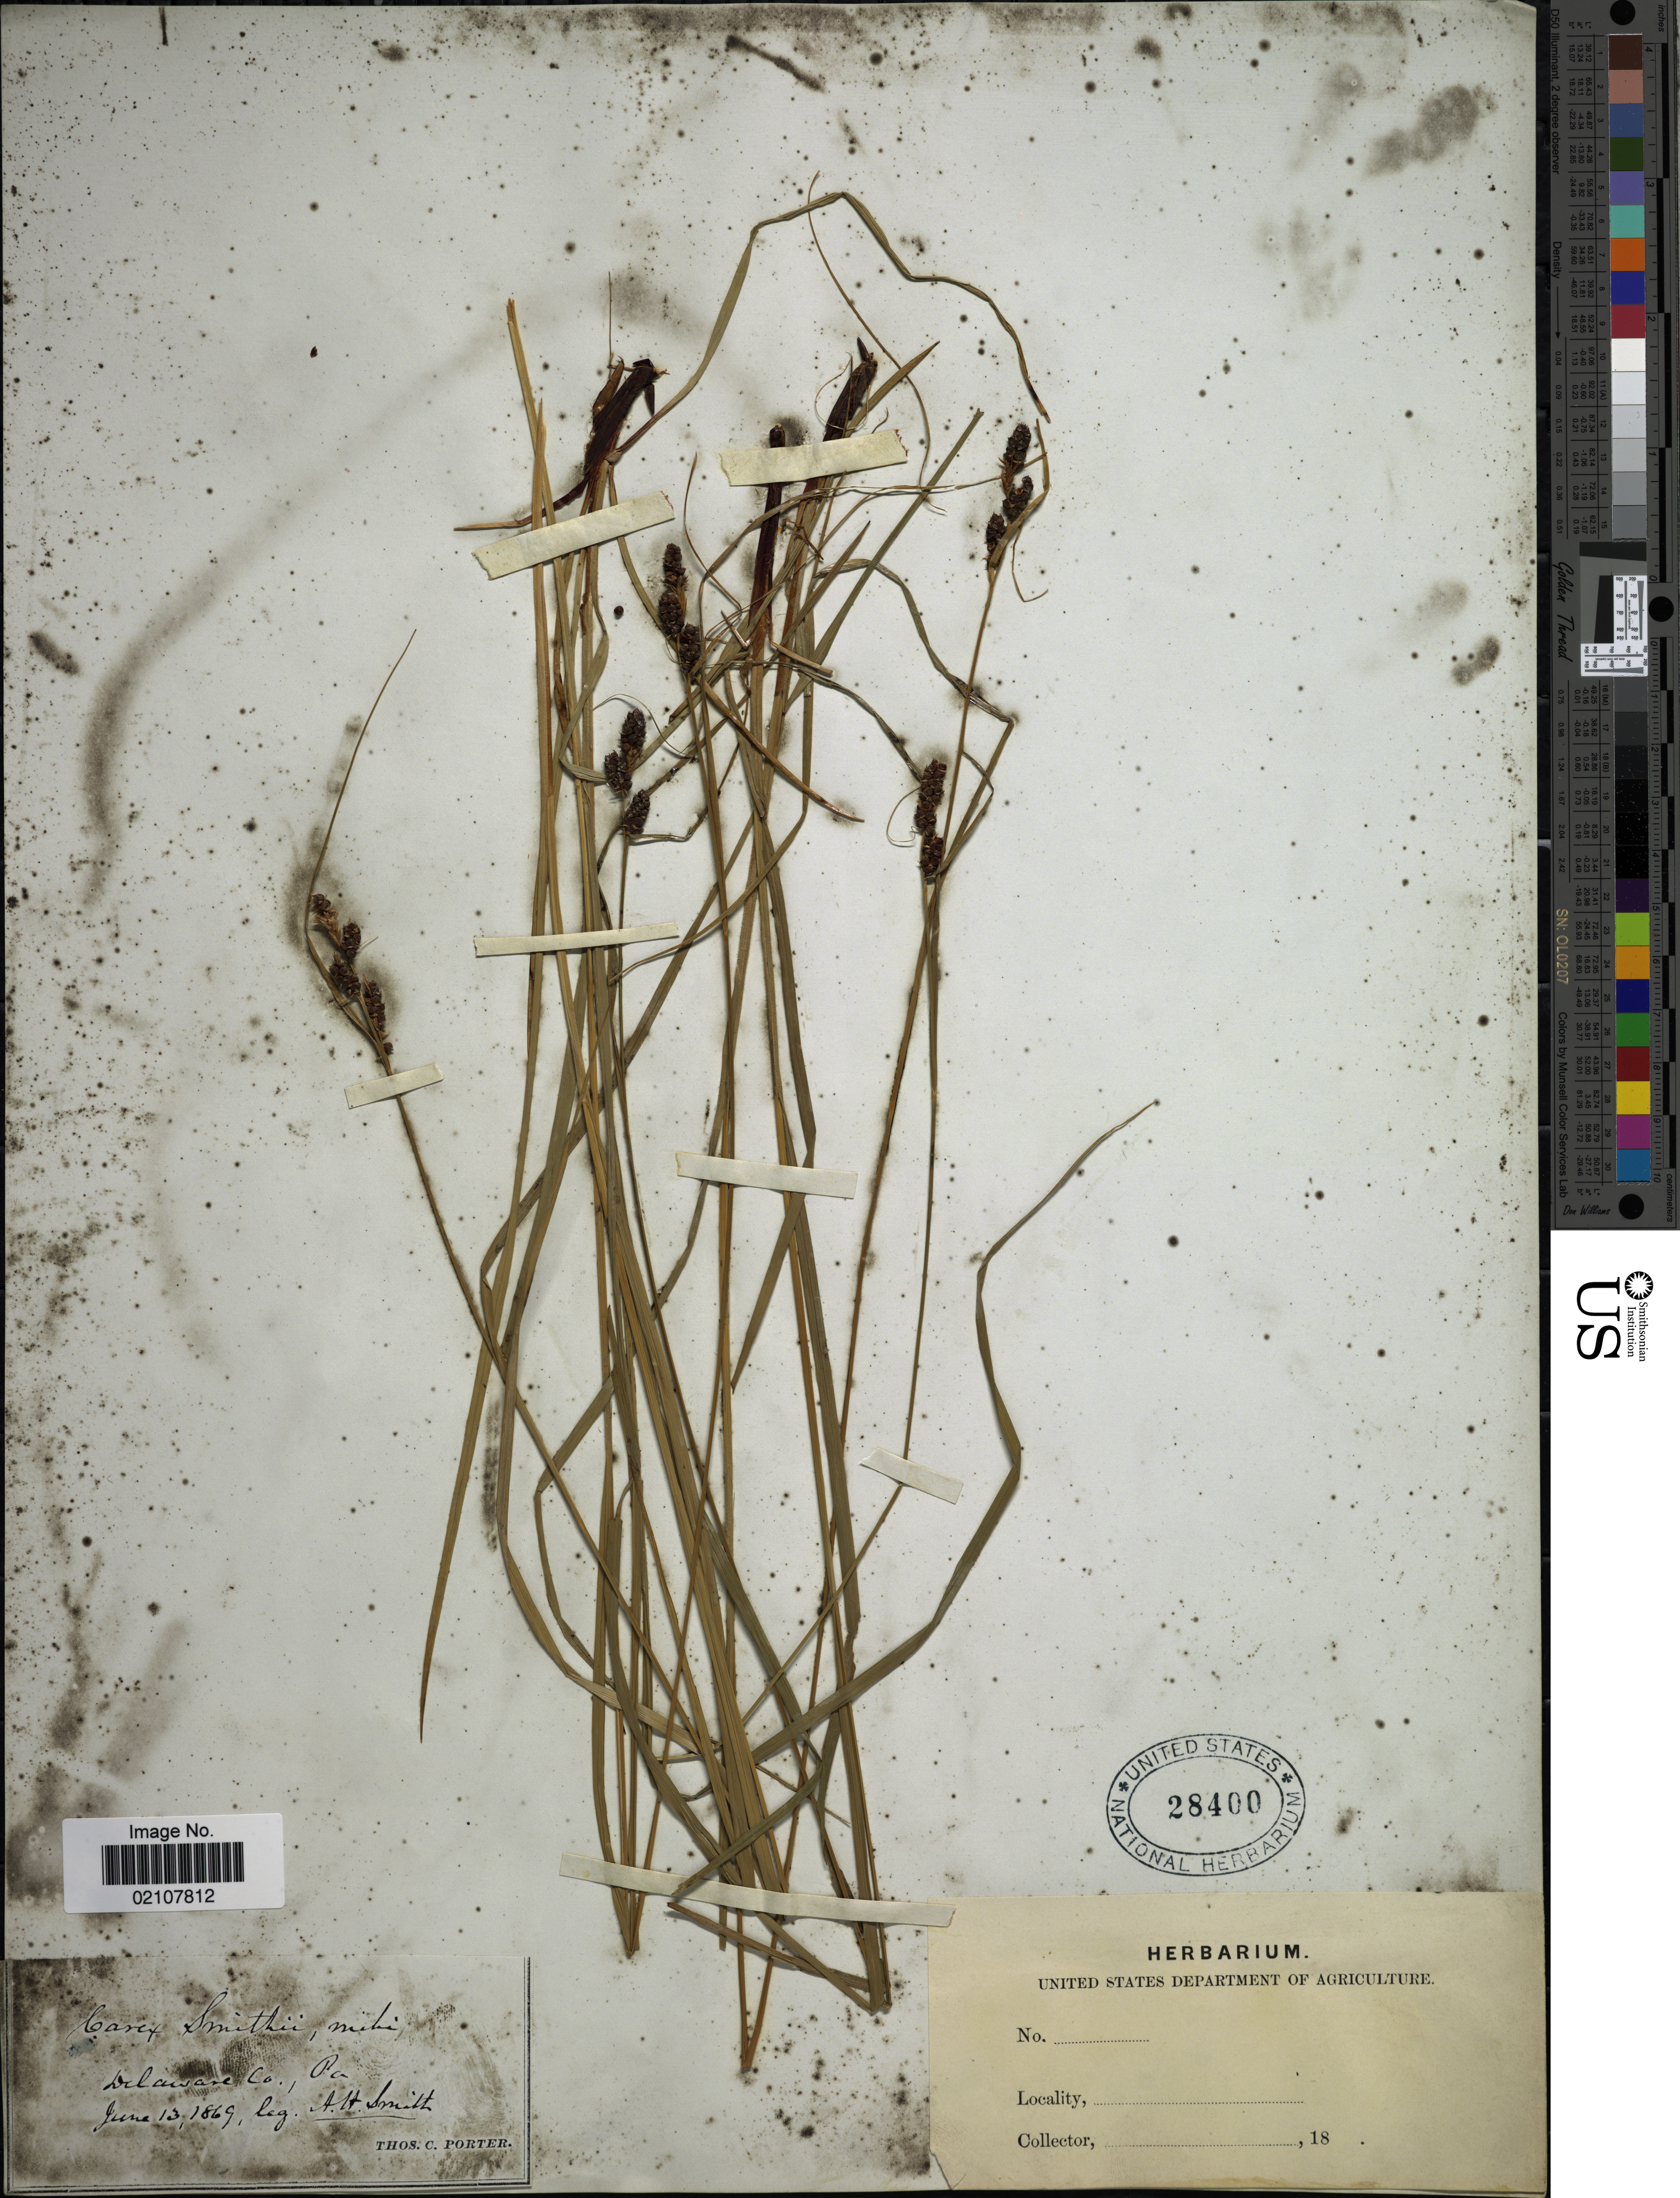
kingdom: Plantae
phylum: Tracheophyta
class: Liliopsida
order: Poales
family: Cyperaceae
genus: Carex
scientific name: Carex caroliniana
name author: Schwein.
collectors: A. H. Smith & T. Porter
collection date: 1869-06-13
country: United States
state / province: Pennsylvania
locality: Delaware Co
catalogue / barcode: US 28400